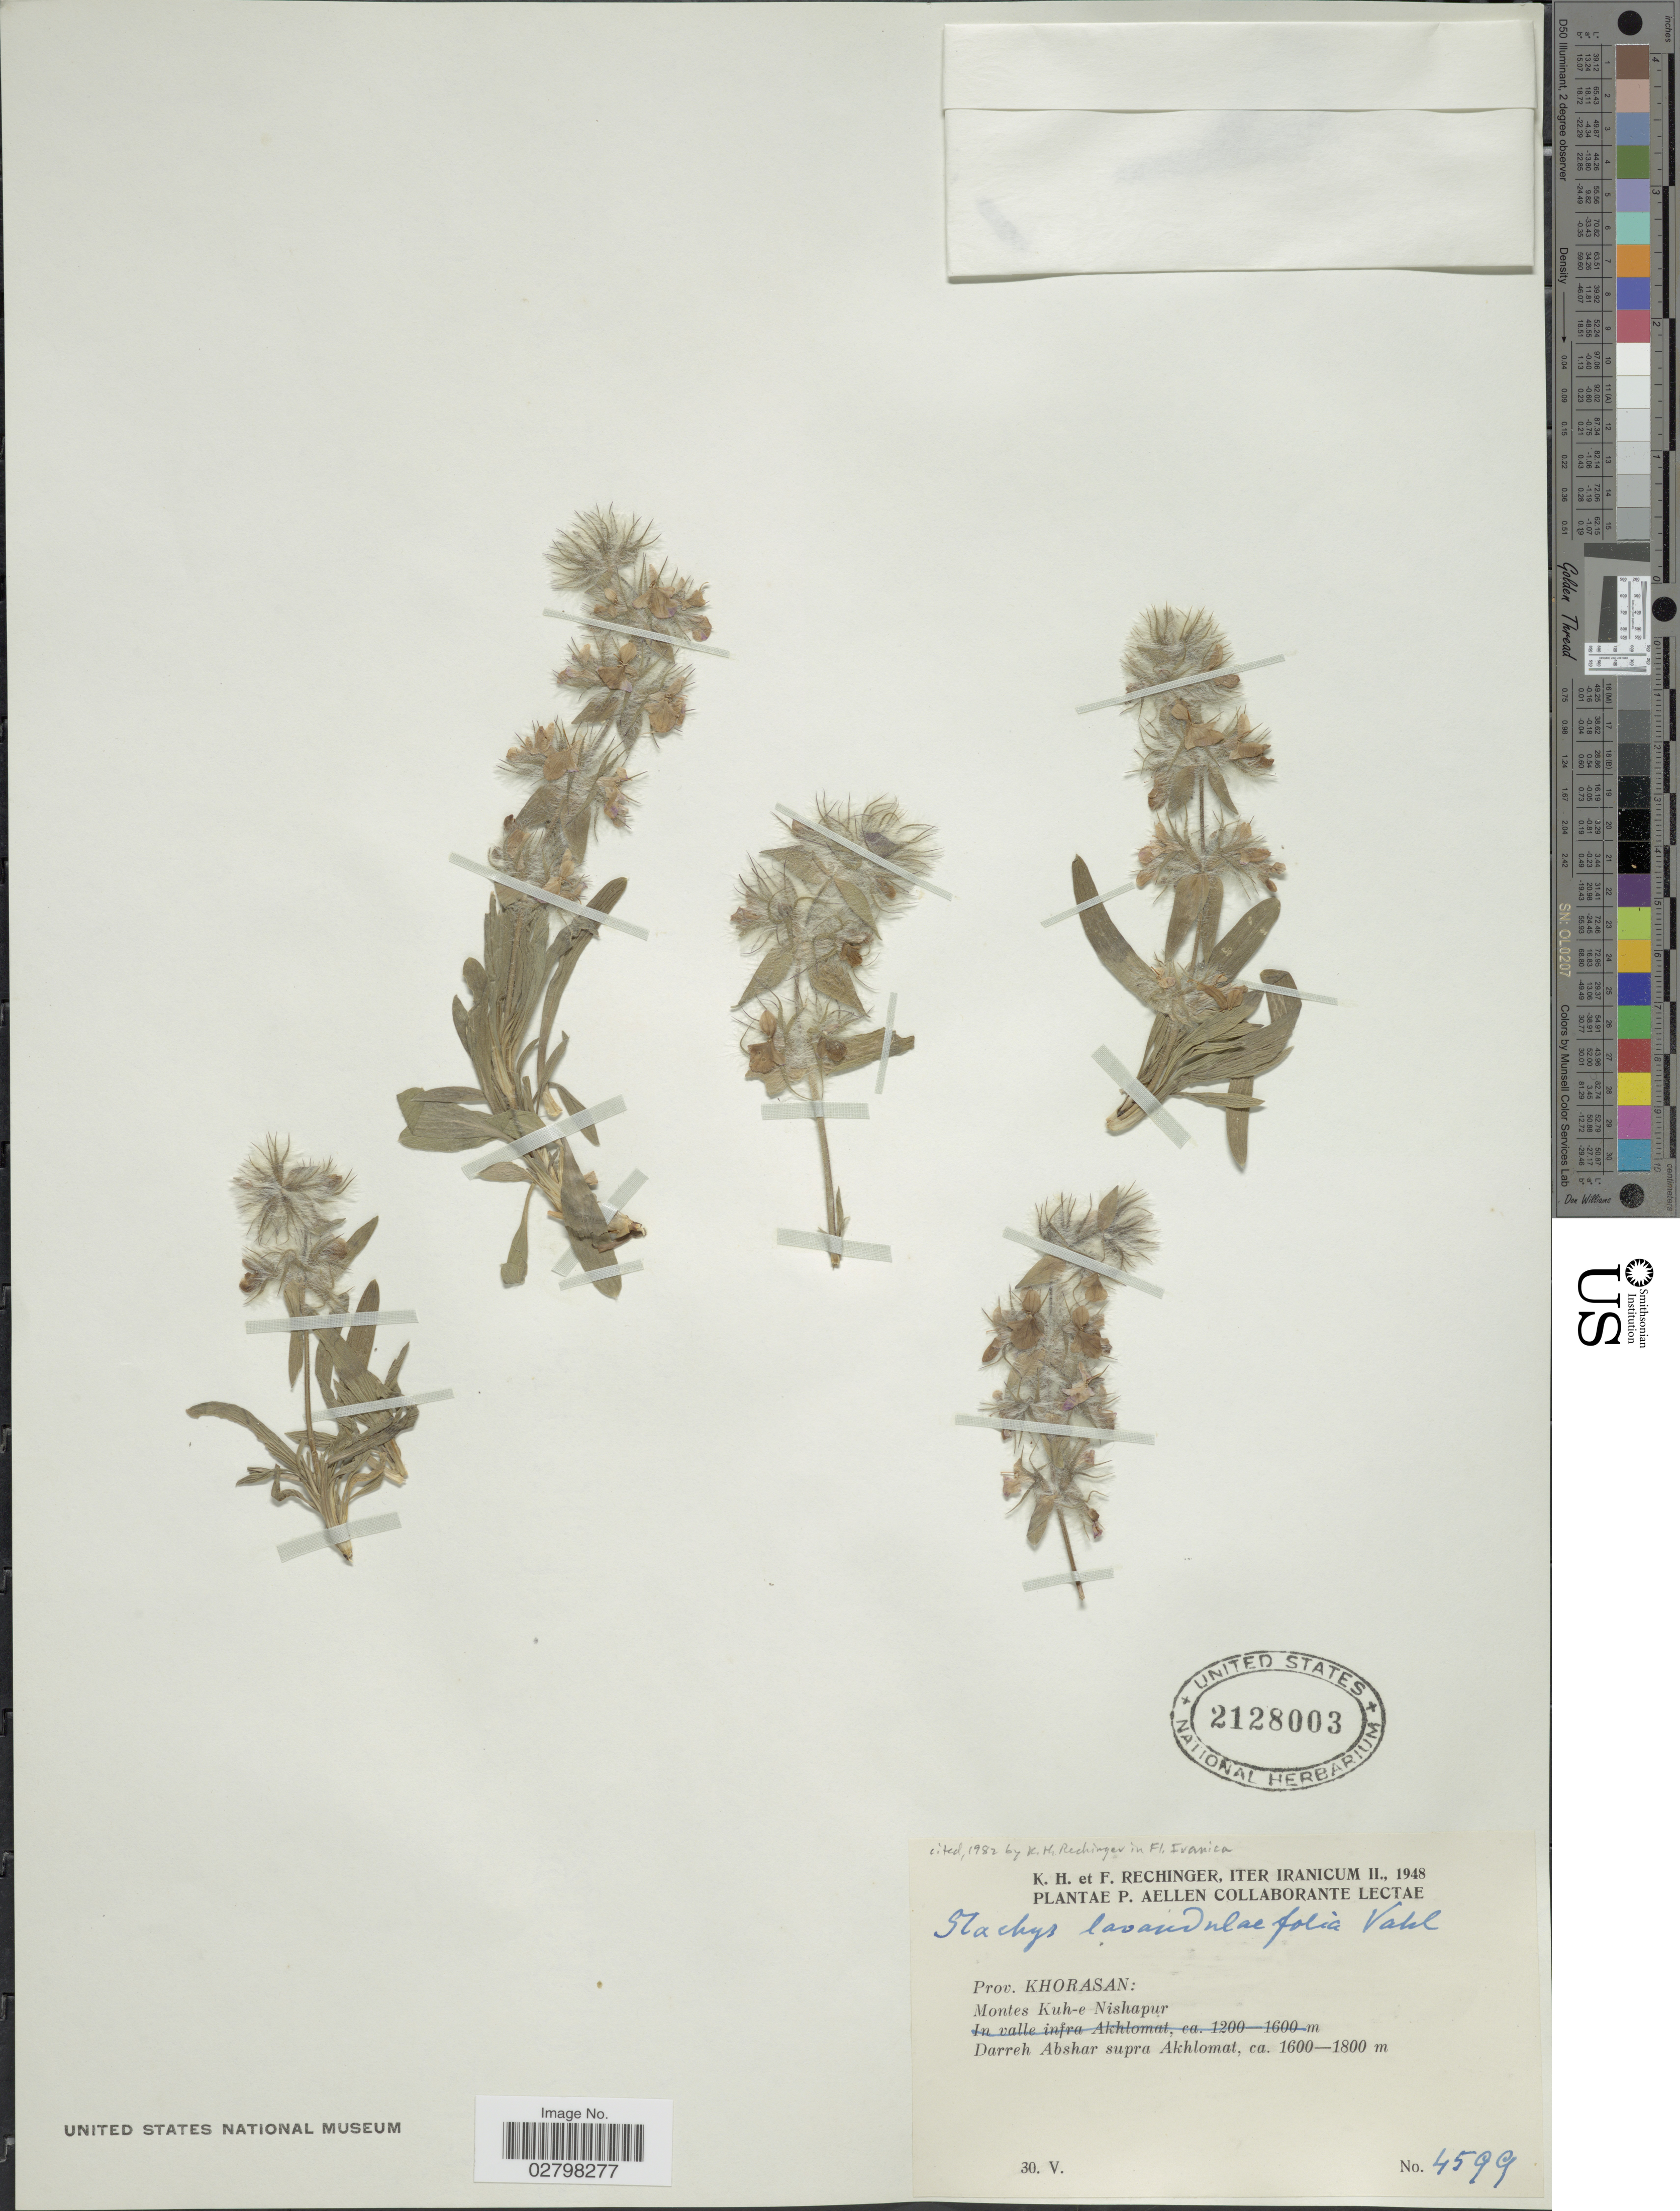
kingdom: Plantae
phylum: Tracheophyta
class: Magnoliopsida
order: Lamiales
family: Lamiaceae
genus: Stachys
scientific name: Stachys lavandulifolia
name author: Vahl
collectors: K. H. Rechinger, F. Rechinger & P. Aellen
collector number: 4599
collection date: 1948-05-30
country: Iran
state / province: Khorasan [obsolete]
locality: Iter Iranicum. Prov. Khorasan: Montes Kuh-e Nishapur. Darreh Abshar supra Akhlomat.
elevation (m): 1600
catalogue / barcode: US 2128003